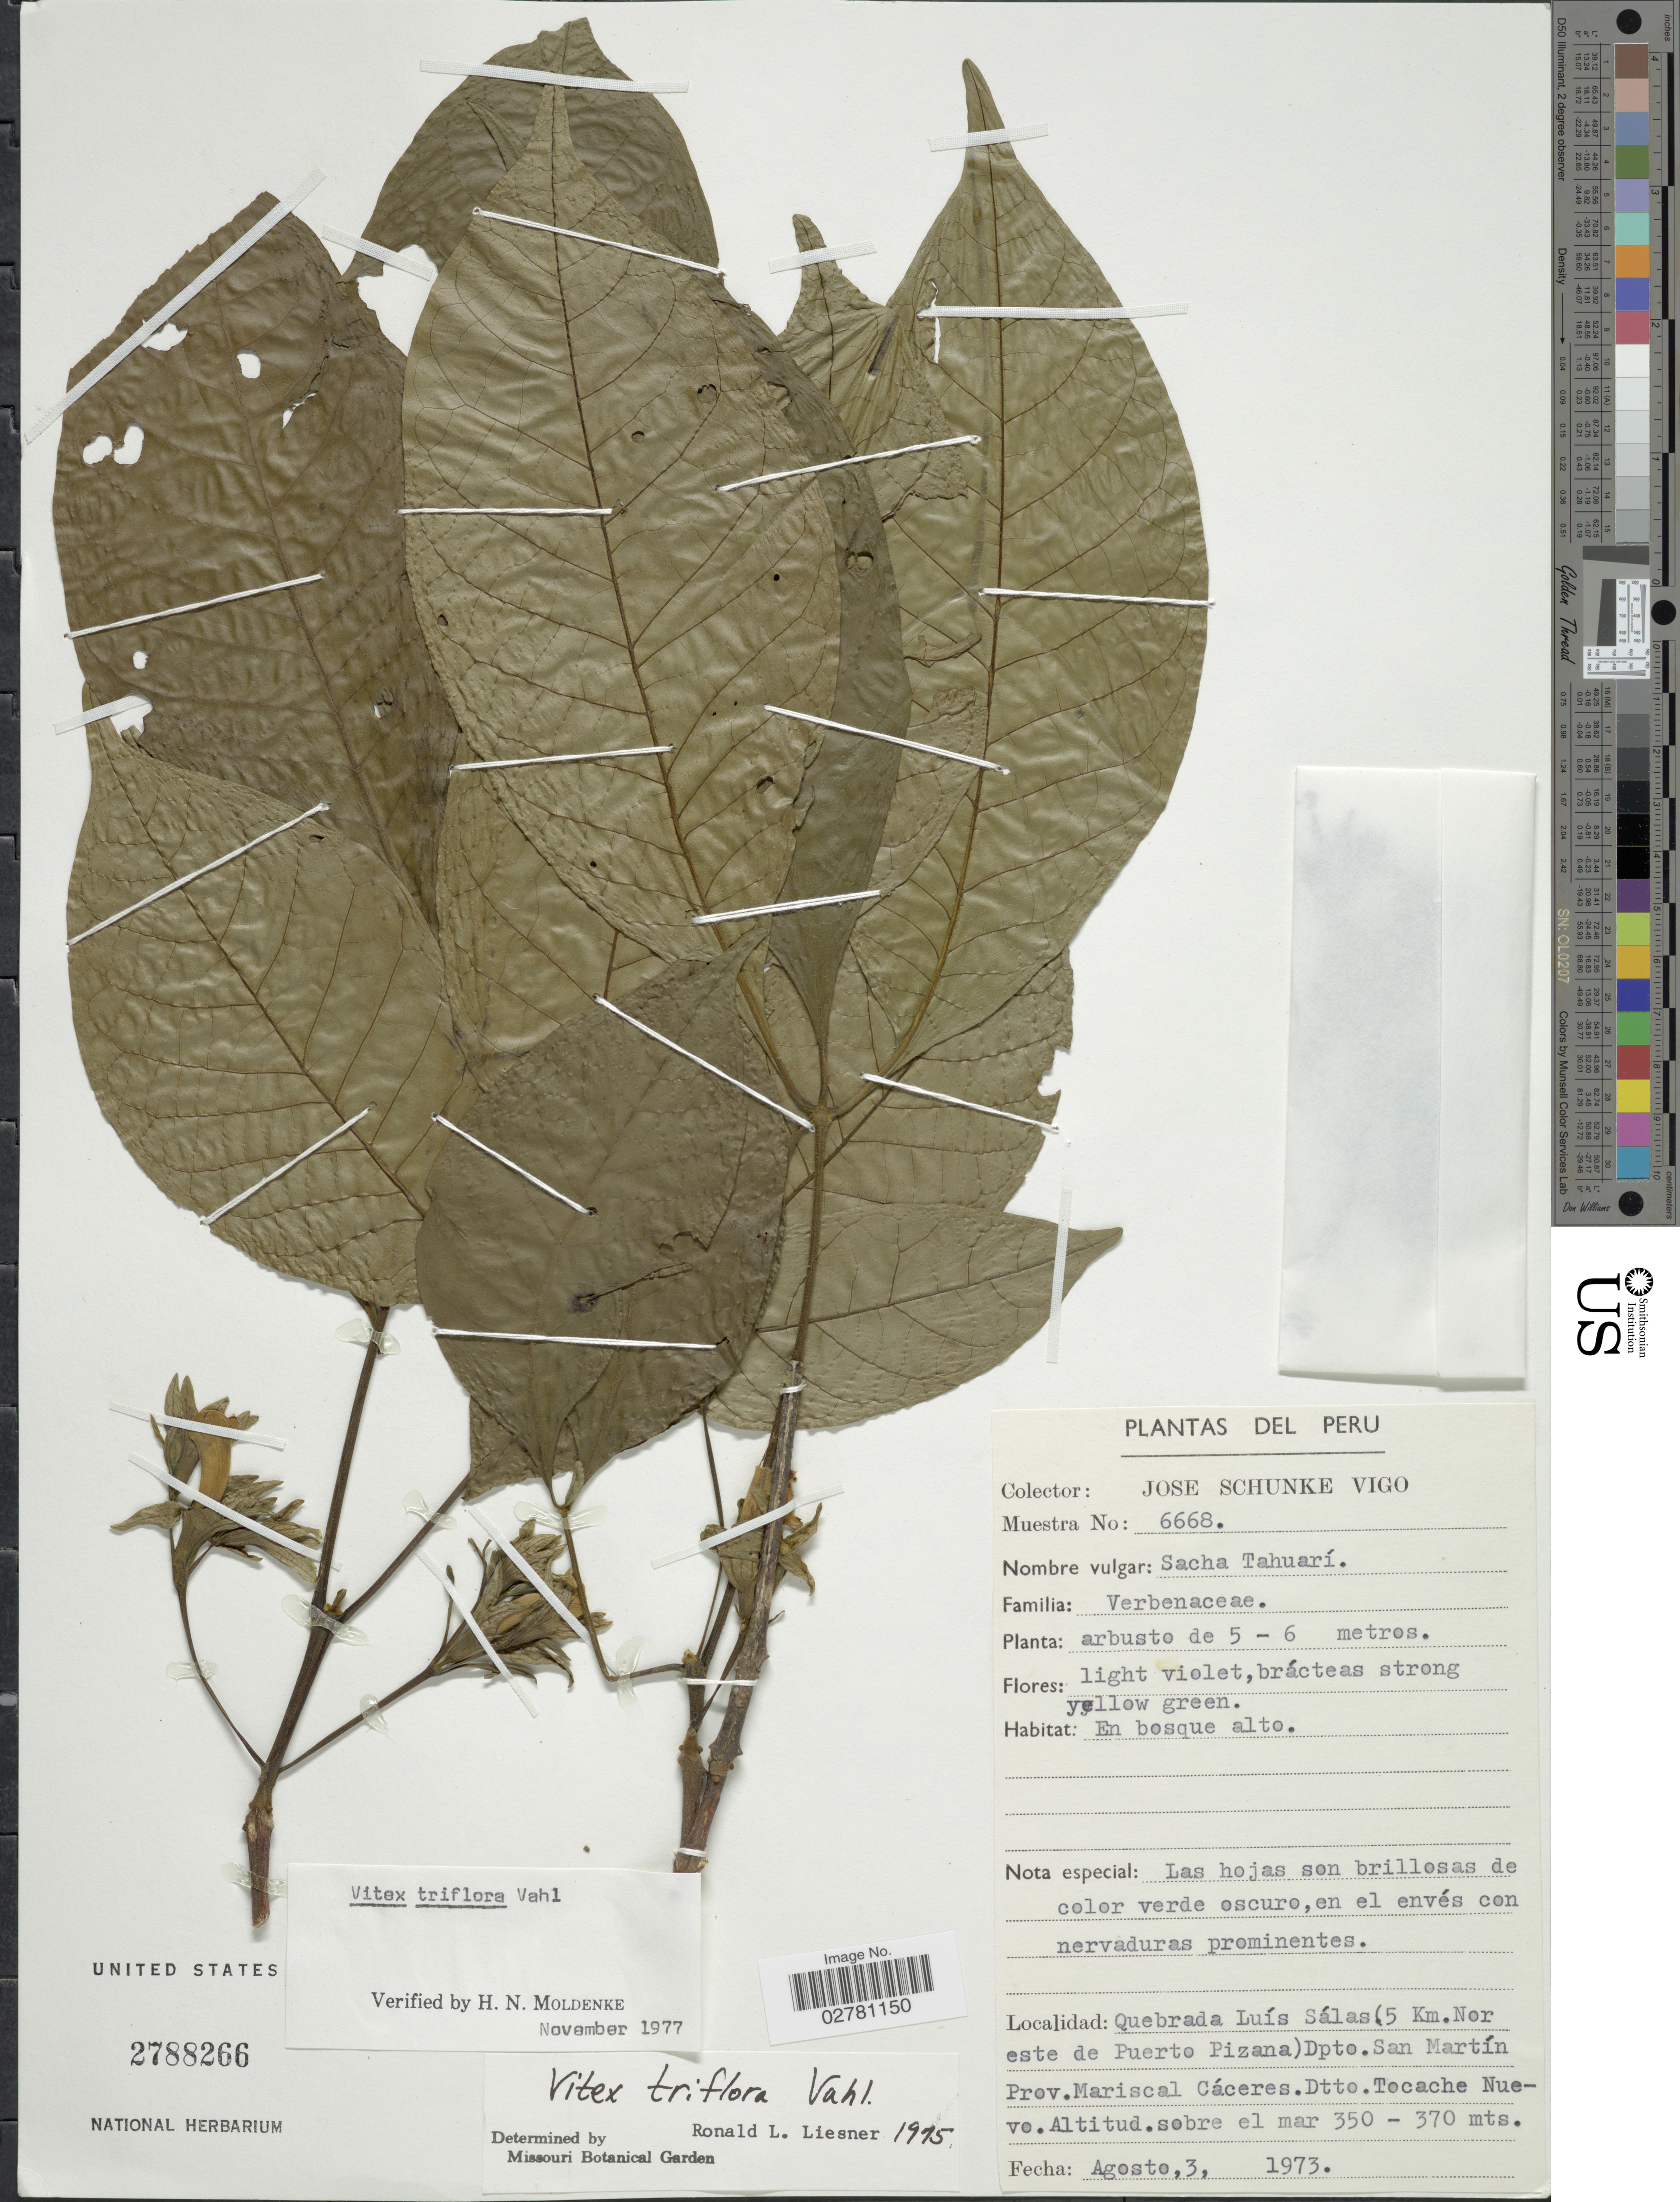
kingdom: Plantae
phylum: Tracheophyta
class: Magnoliopsida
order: Lamiales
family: Lamiaceae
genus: Vitex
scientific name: Vitex triflora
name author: Vahl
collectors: J. Schunke Vigo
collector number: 6668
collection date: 1973-08-03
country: Peru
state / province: San Martín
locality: Quebrada Luís Sálas (5 Km. Nor este de Puerto Pizana) Dpto. San Martín Prov. Mariscal Cáceres. Dtto. Tocache Nuevo.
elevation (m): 350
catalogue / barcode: US 2788266